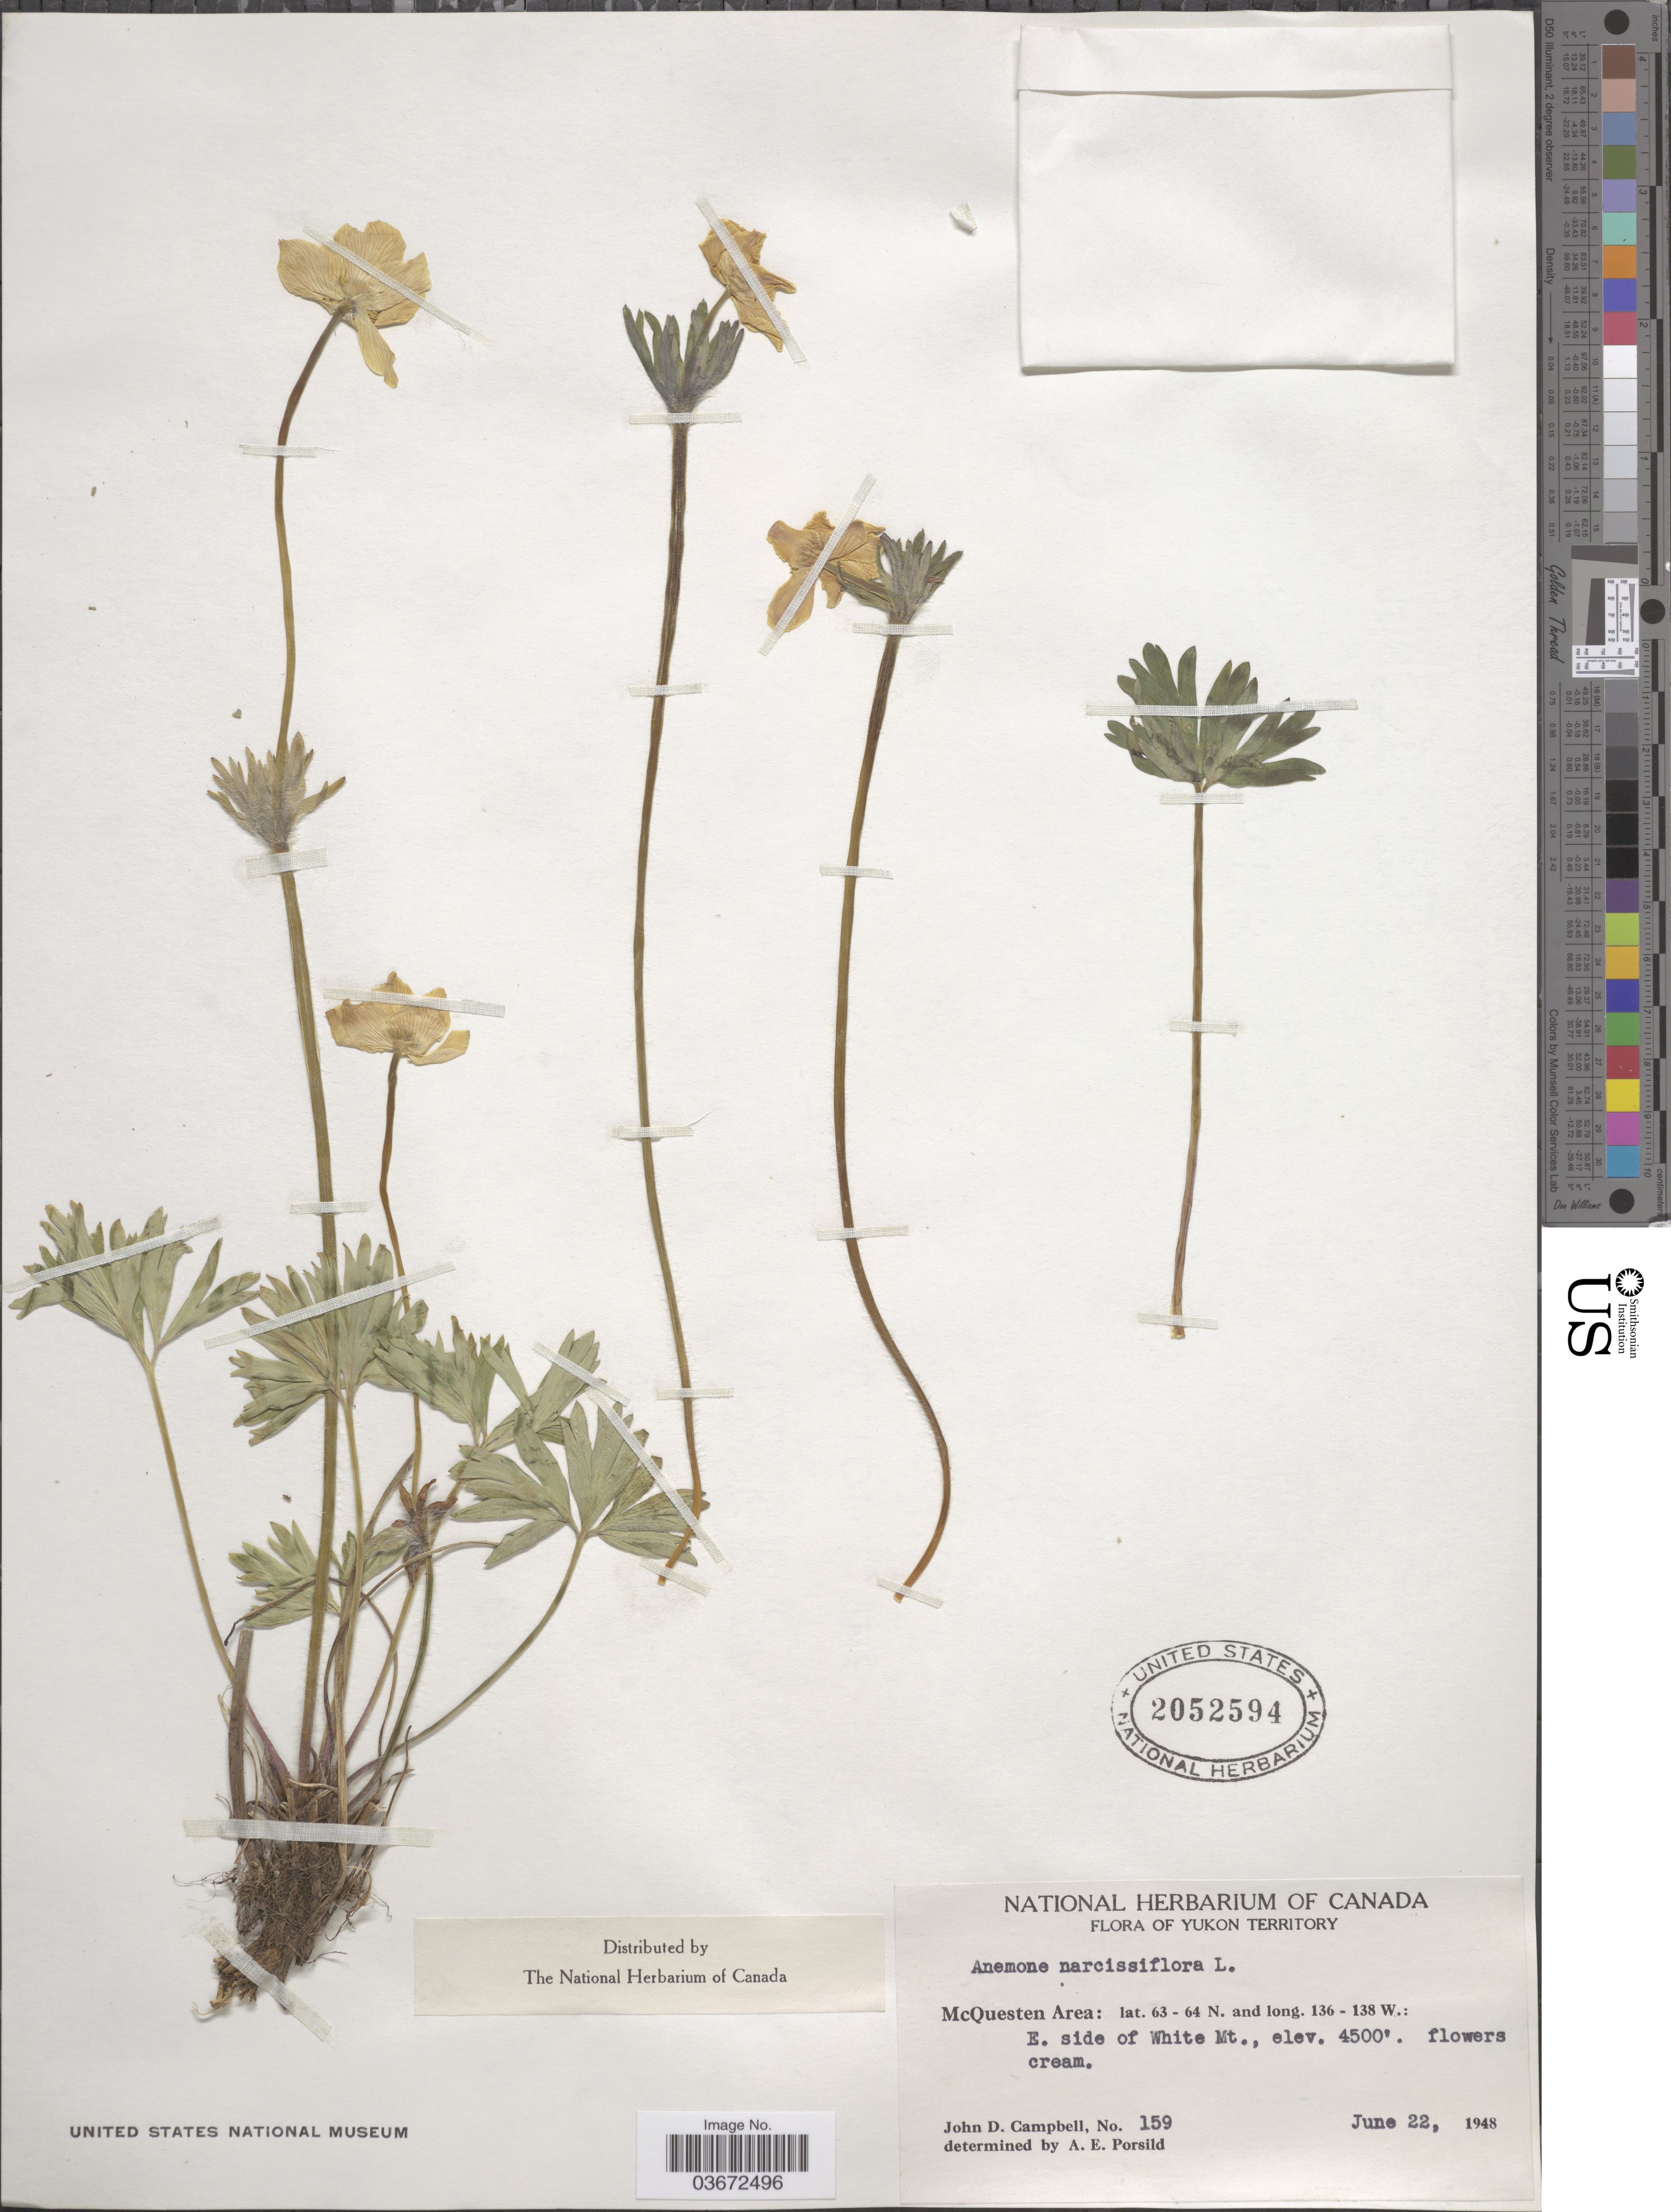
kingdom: Plantae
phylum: Tracheophyta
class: Magnoliopsida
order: Ranunculales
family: Ranunculaceae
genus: Anemone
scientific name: Anemone narcissiflora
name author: L.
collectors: J. Campbell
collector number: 159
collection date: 1948-06-22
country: Canada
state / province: Yukon Territory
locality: McQuesten Area: E. side of White Mt.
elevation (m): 1372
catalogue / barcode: US 2052594